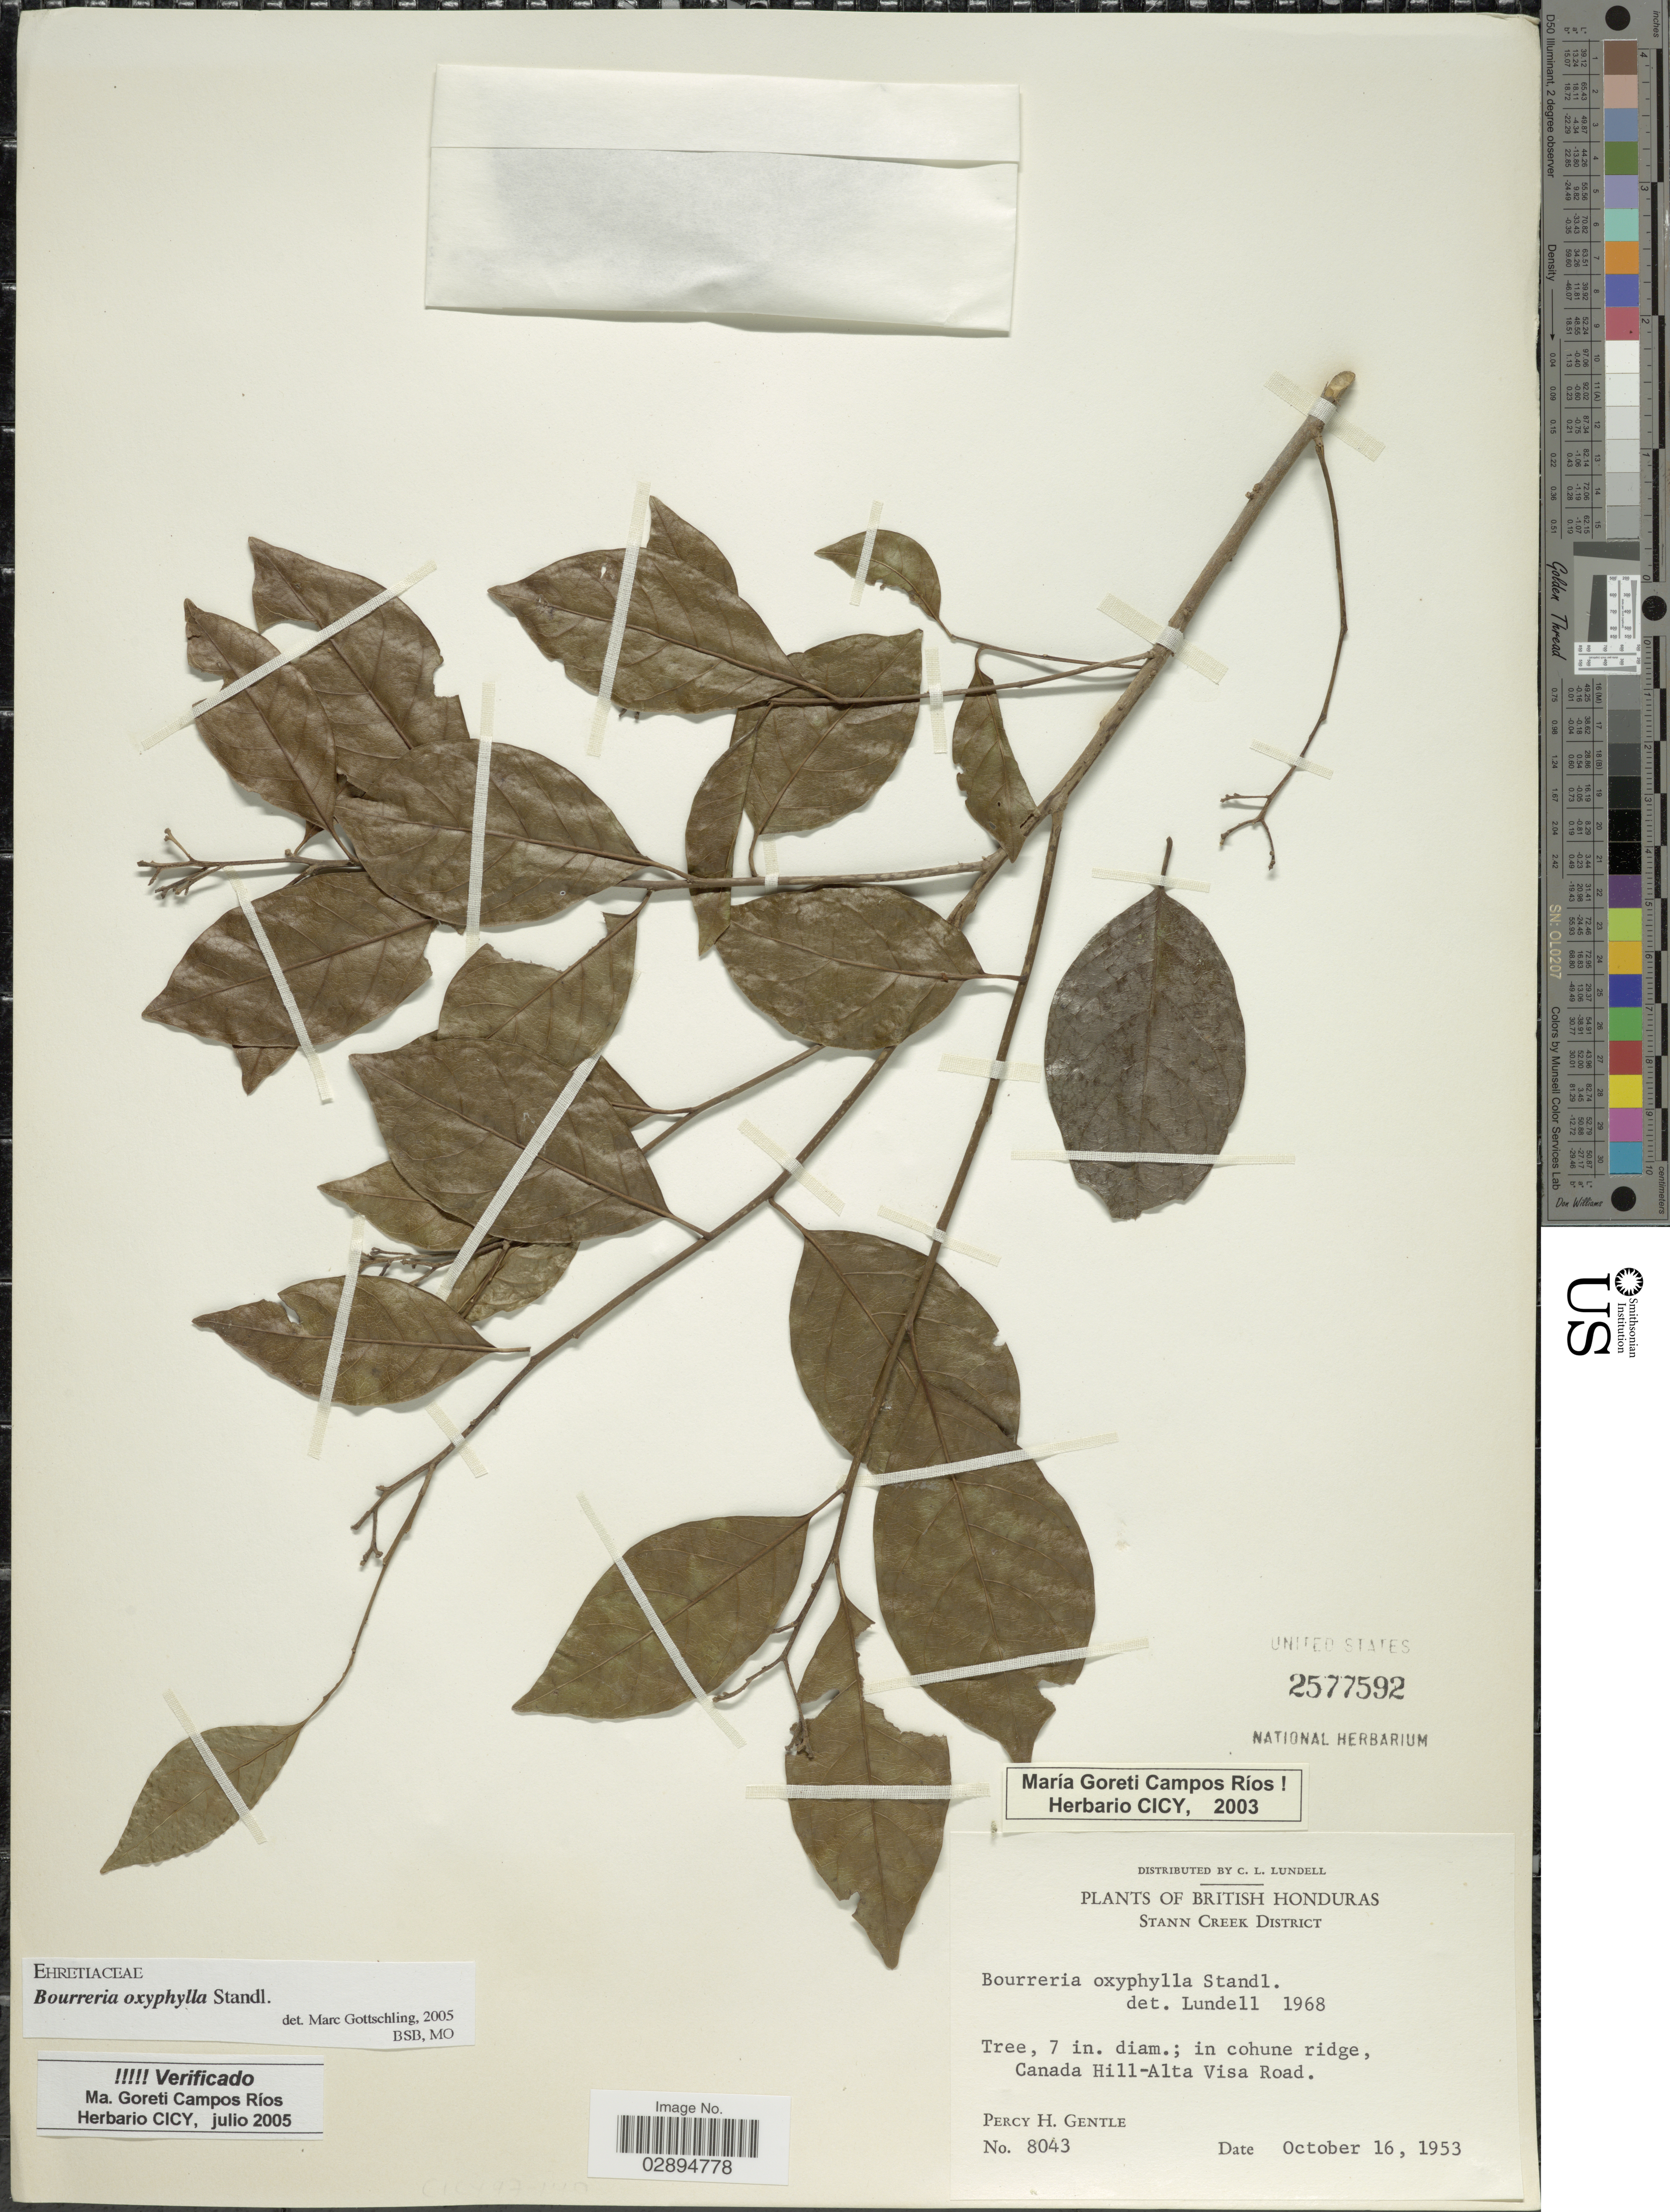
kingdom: Plantae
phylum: Tracheophyta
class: Magnoliopsida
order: Boraginales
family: Ehretiaceae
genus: Bourreria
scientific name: Bourreria oxyphylla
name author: Standl.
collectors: P. H. Gentle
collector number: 8043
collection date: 1953-10-16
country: Belize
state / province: Stann Creek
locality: British Honduras. Stann Creek District. In cohune ridge, Canada Hill-Alta Visa Road.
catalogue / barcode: US 2577592